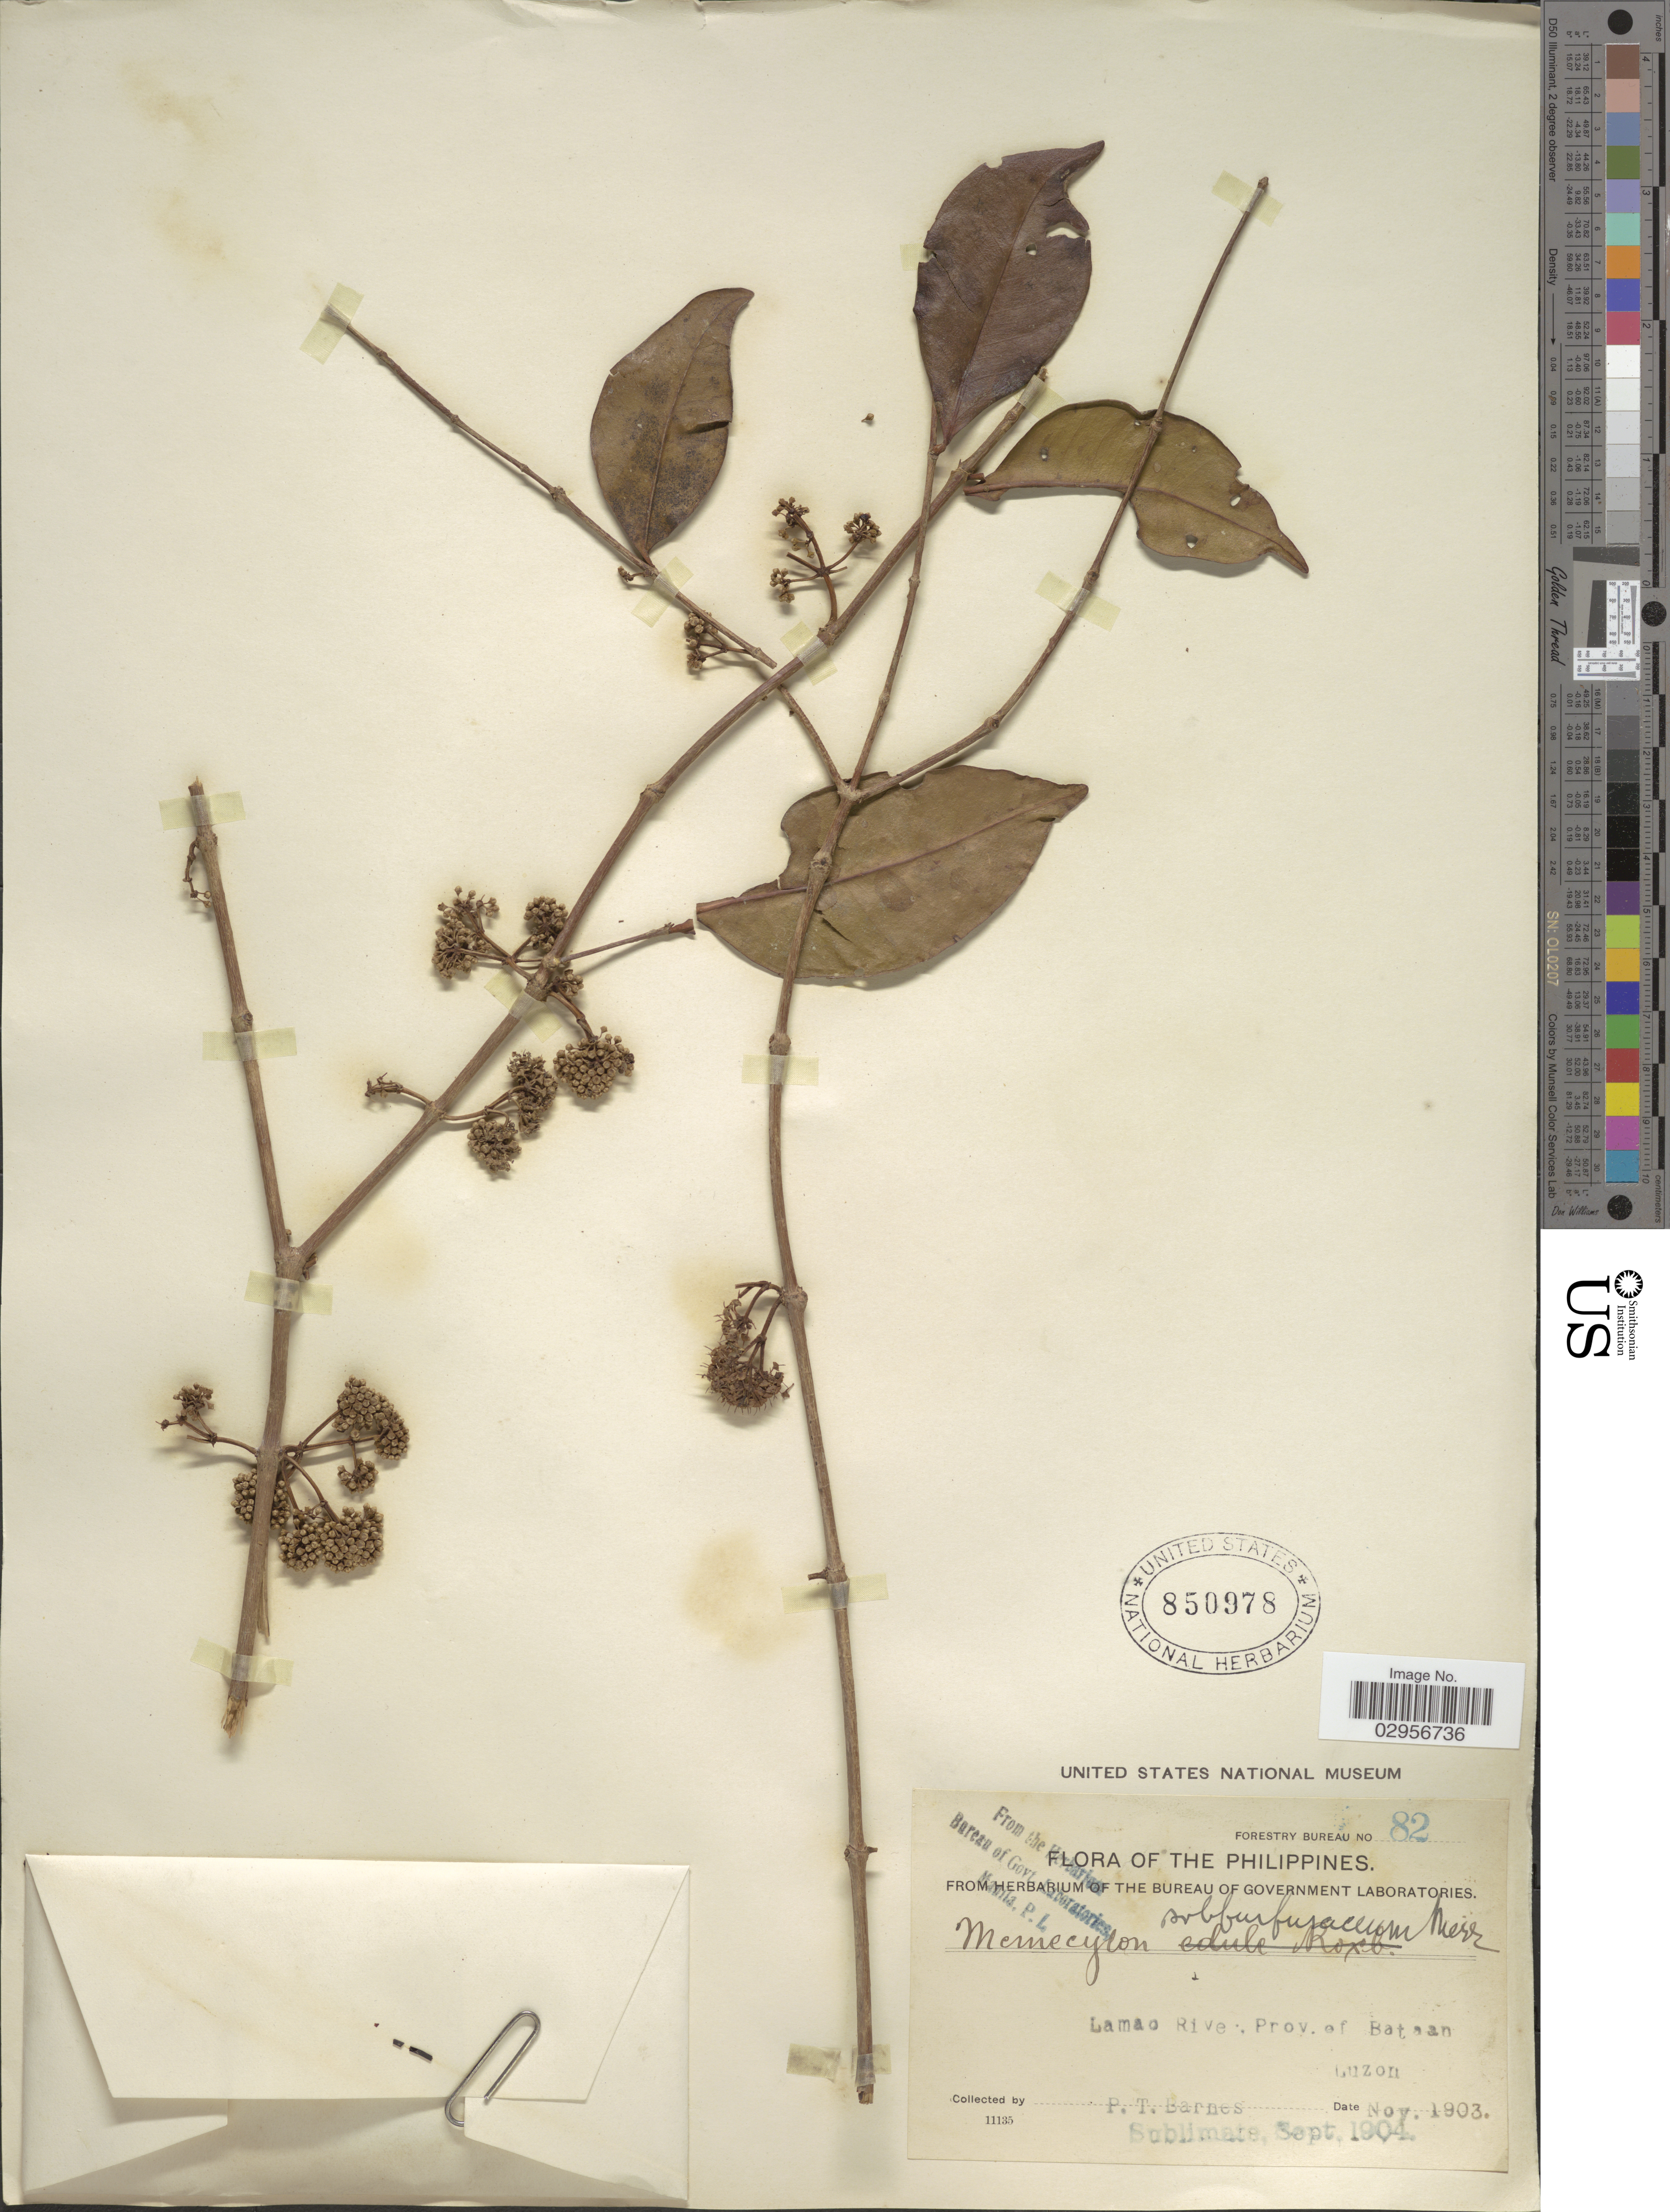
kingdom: Plantae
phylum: Tracheophyta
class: Magnoliopsida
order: Myrtales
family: Melastomataceae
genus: Memecylon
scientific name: Memecylon subfurfuraceum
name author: Merr.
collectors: P. Barnes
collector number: Forestry Bureau 82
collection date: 1903-11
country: Philippines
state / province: Central Luzon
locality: Lamao River, Prov. of Bataan, Luzon.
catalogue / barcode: US 850978